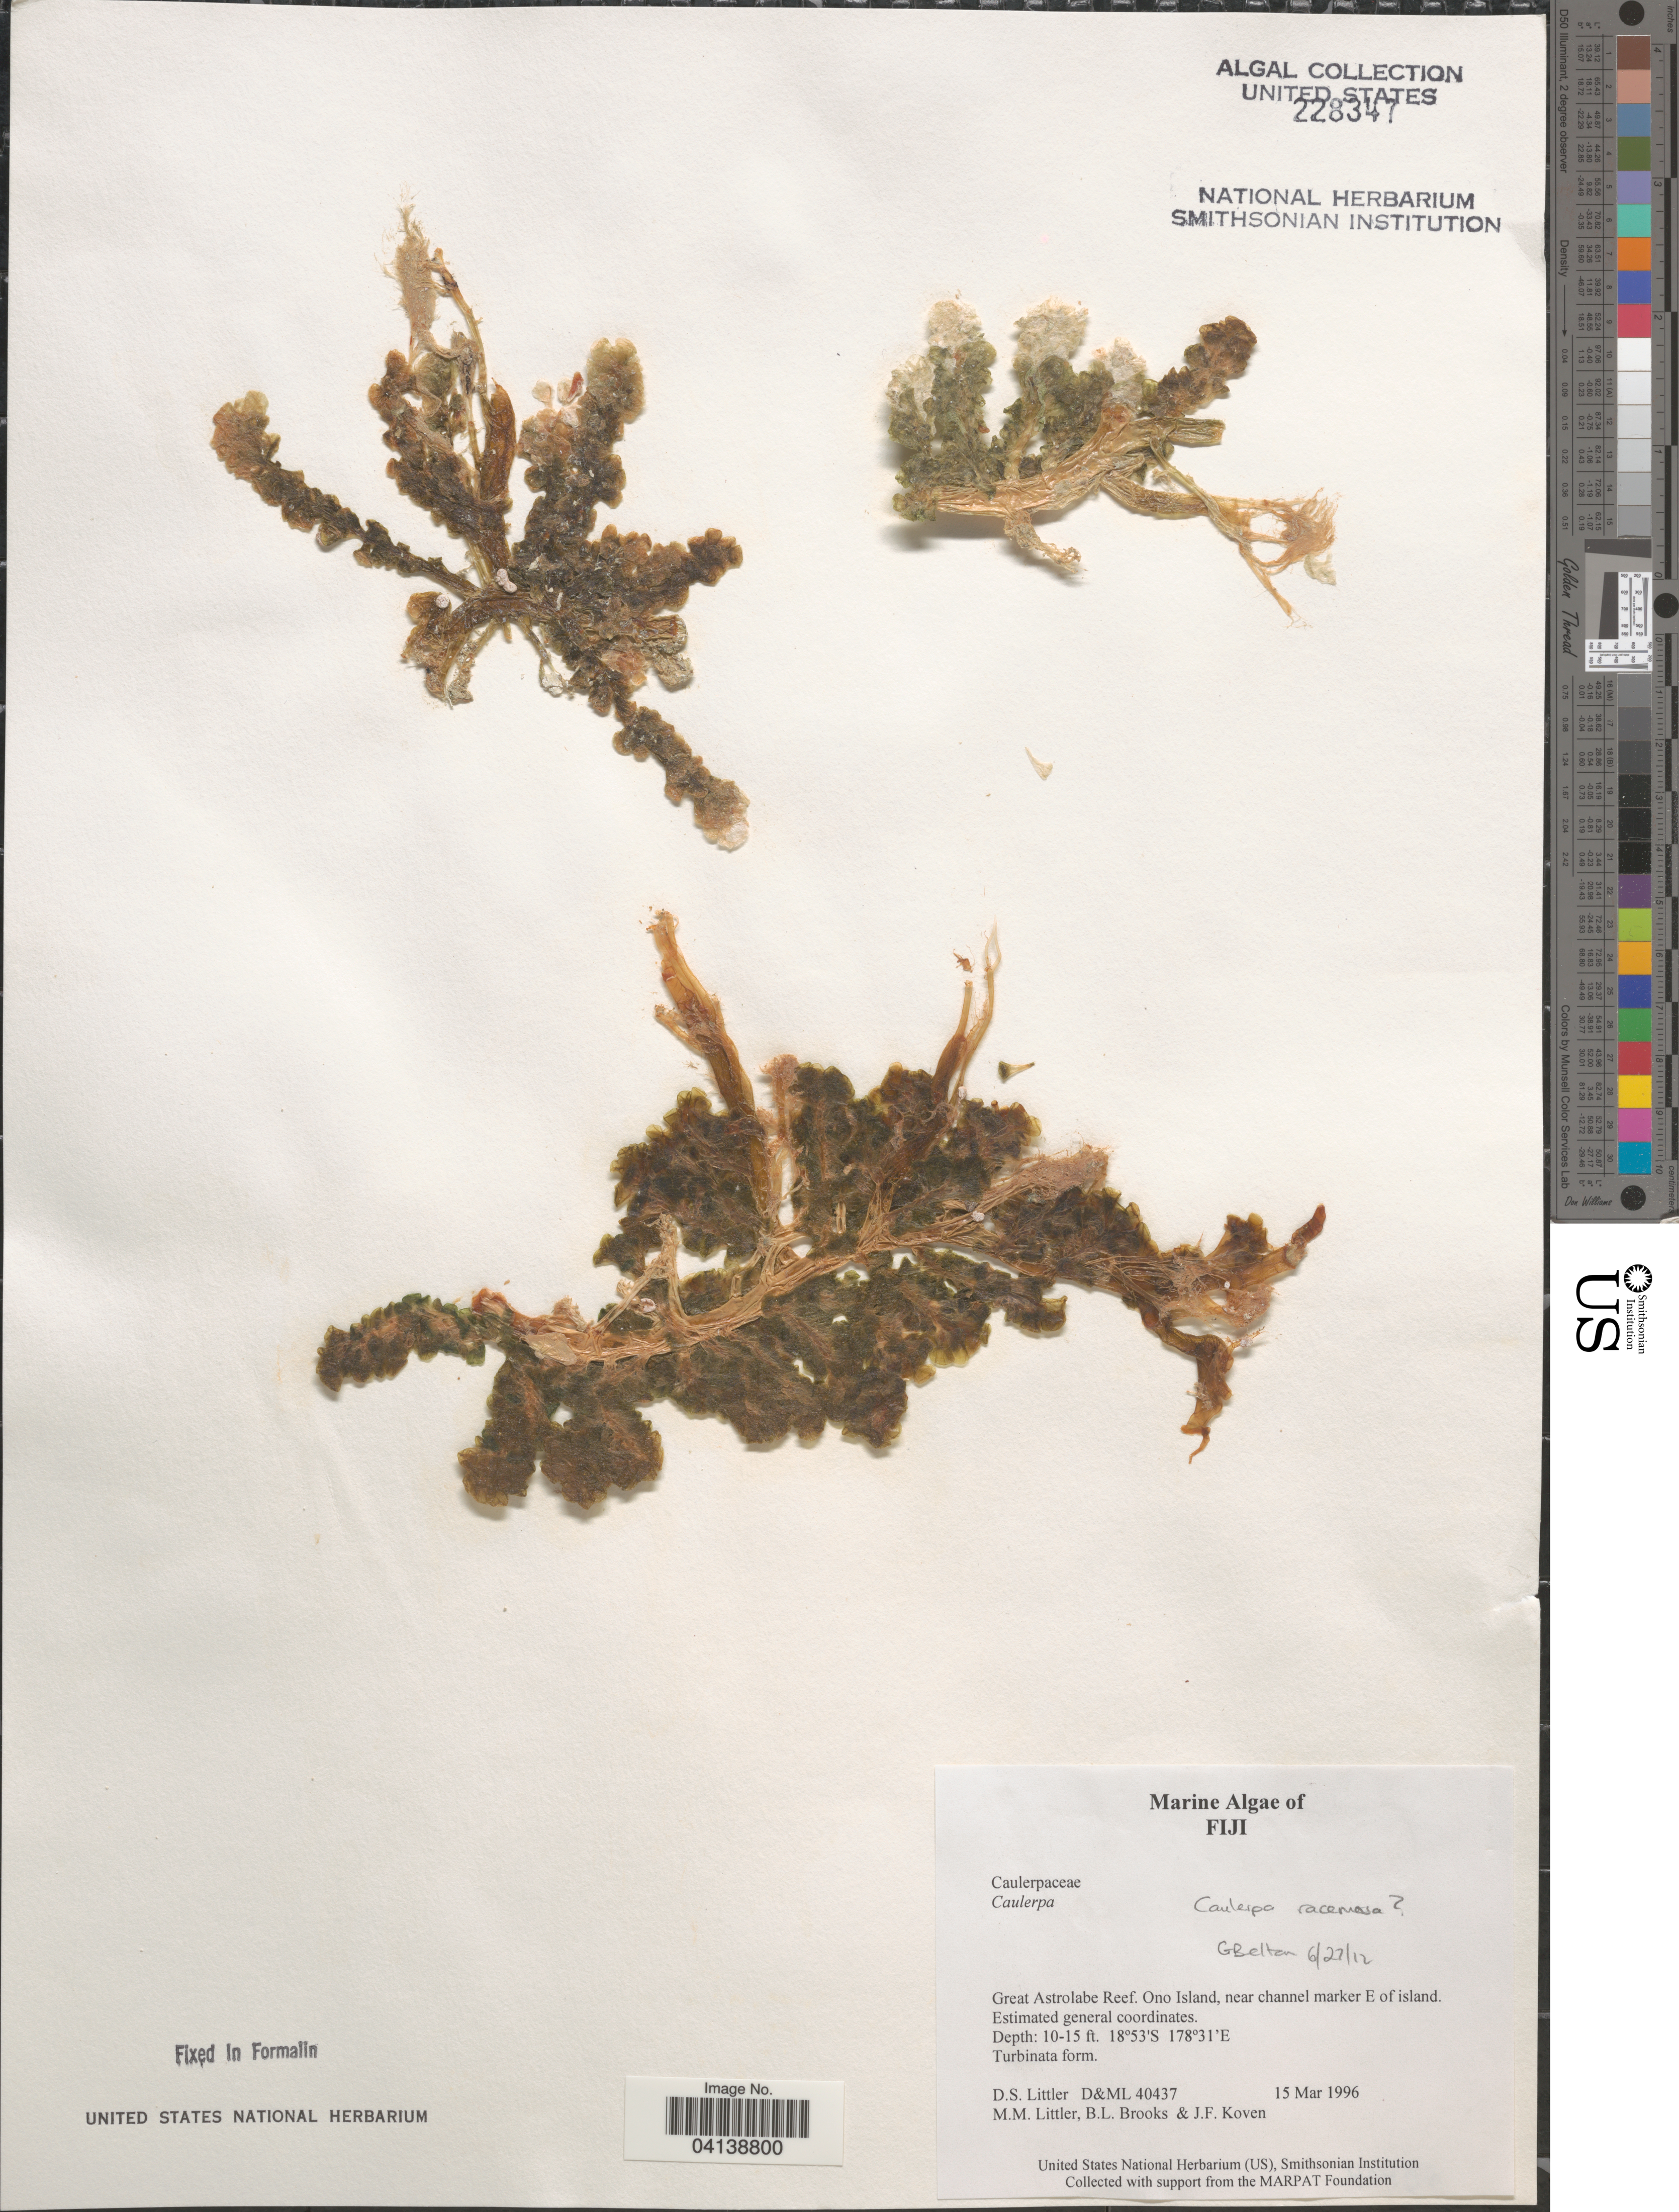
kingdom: Plantae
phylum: Chlorophyta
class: Ulvophyceae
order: Bryopsidales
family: Caulerpaceae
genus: Caulerpa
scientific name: Caulerpa racemosa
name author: (Forssk.) J. Agardh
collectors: D. S. Littler, B. Brooks & J. Koven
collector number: D&ML40437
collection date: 1996-03-15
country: Fiji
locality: Great Astrolabe Reef. Ono Island, near channel marker E of island.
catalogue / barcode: US 228347